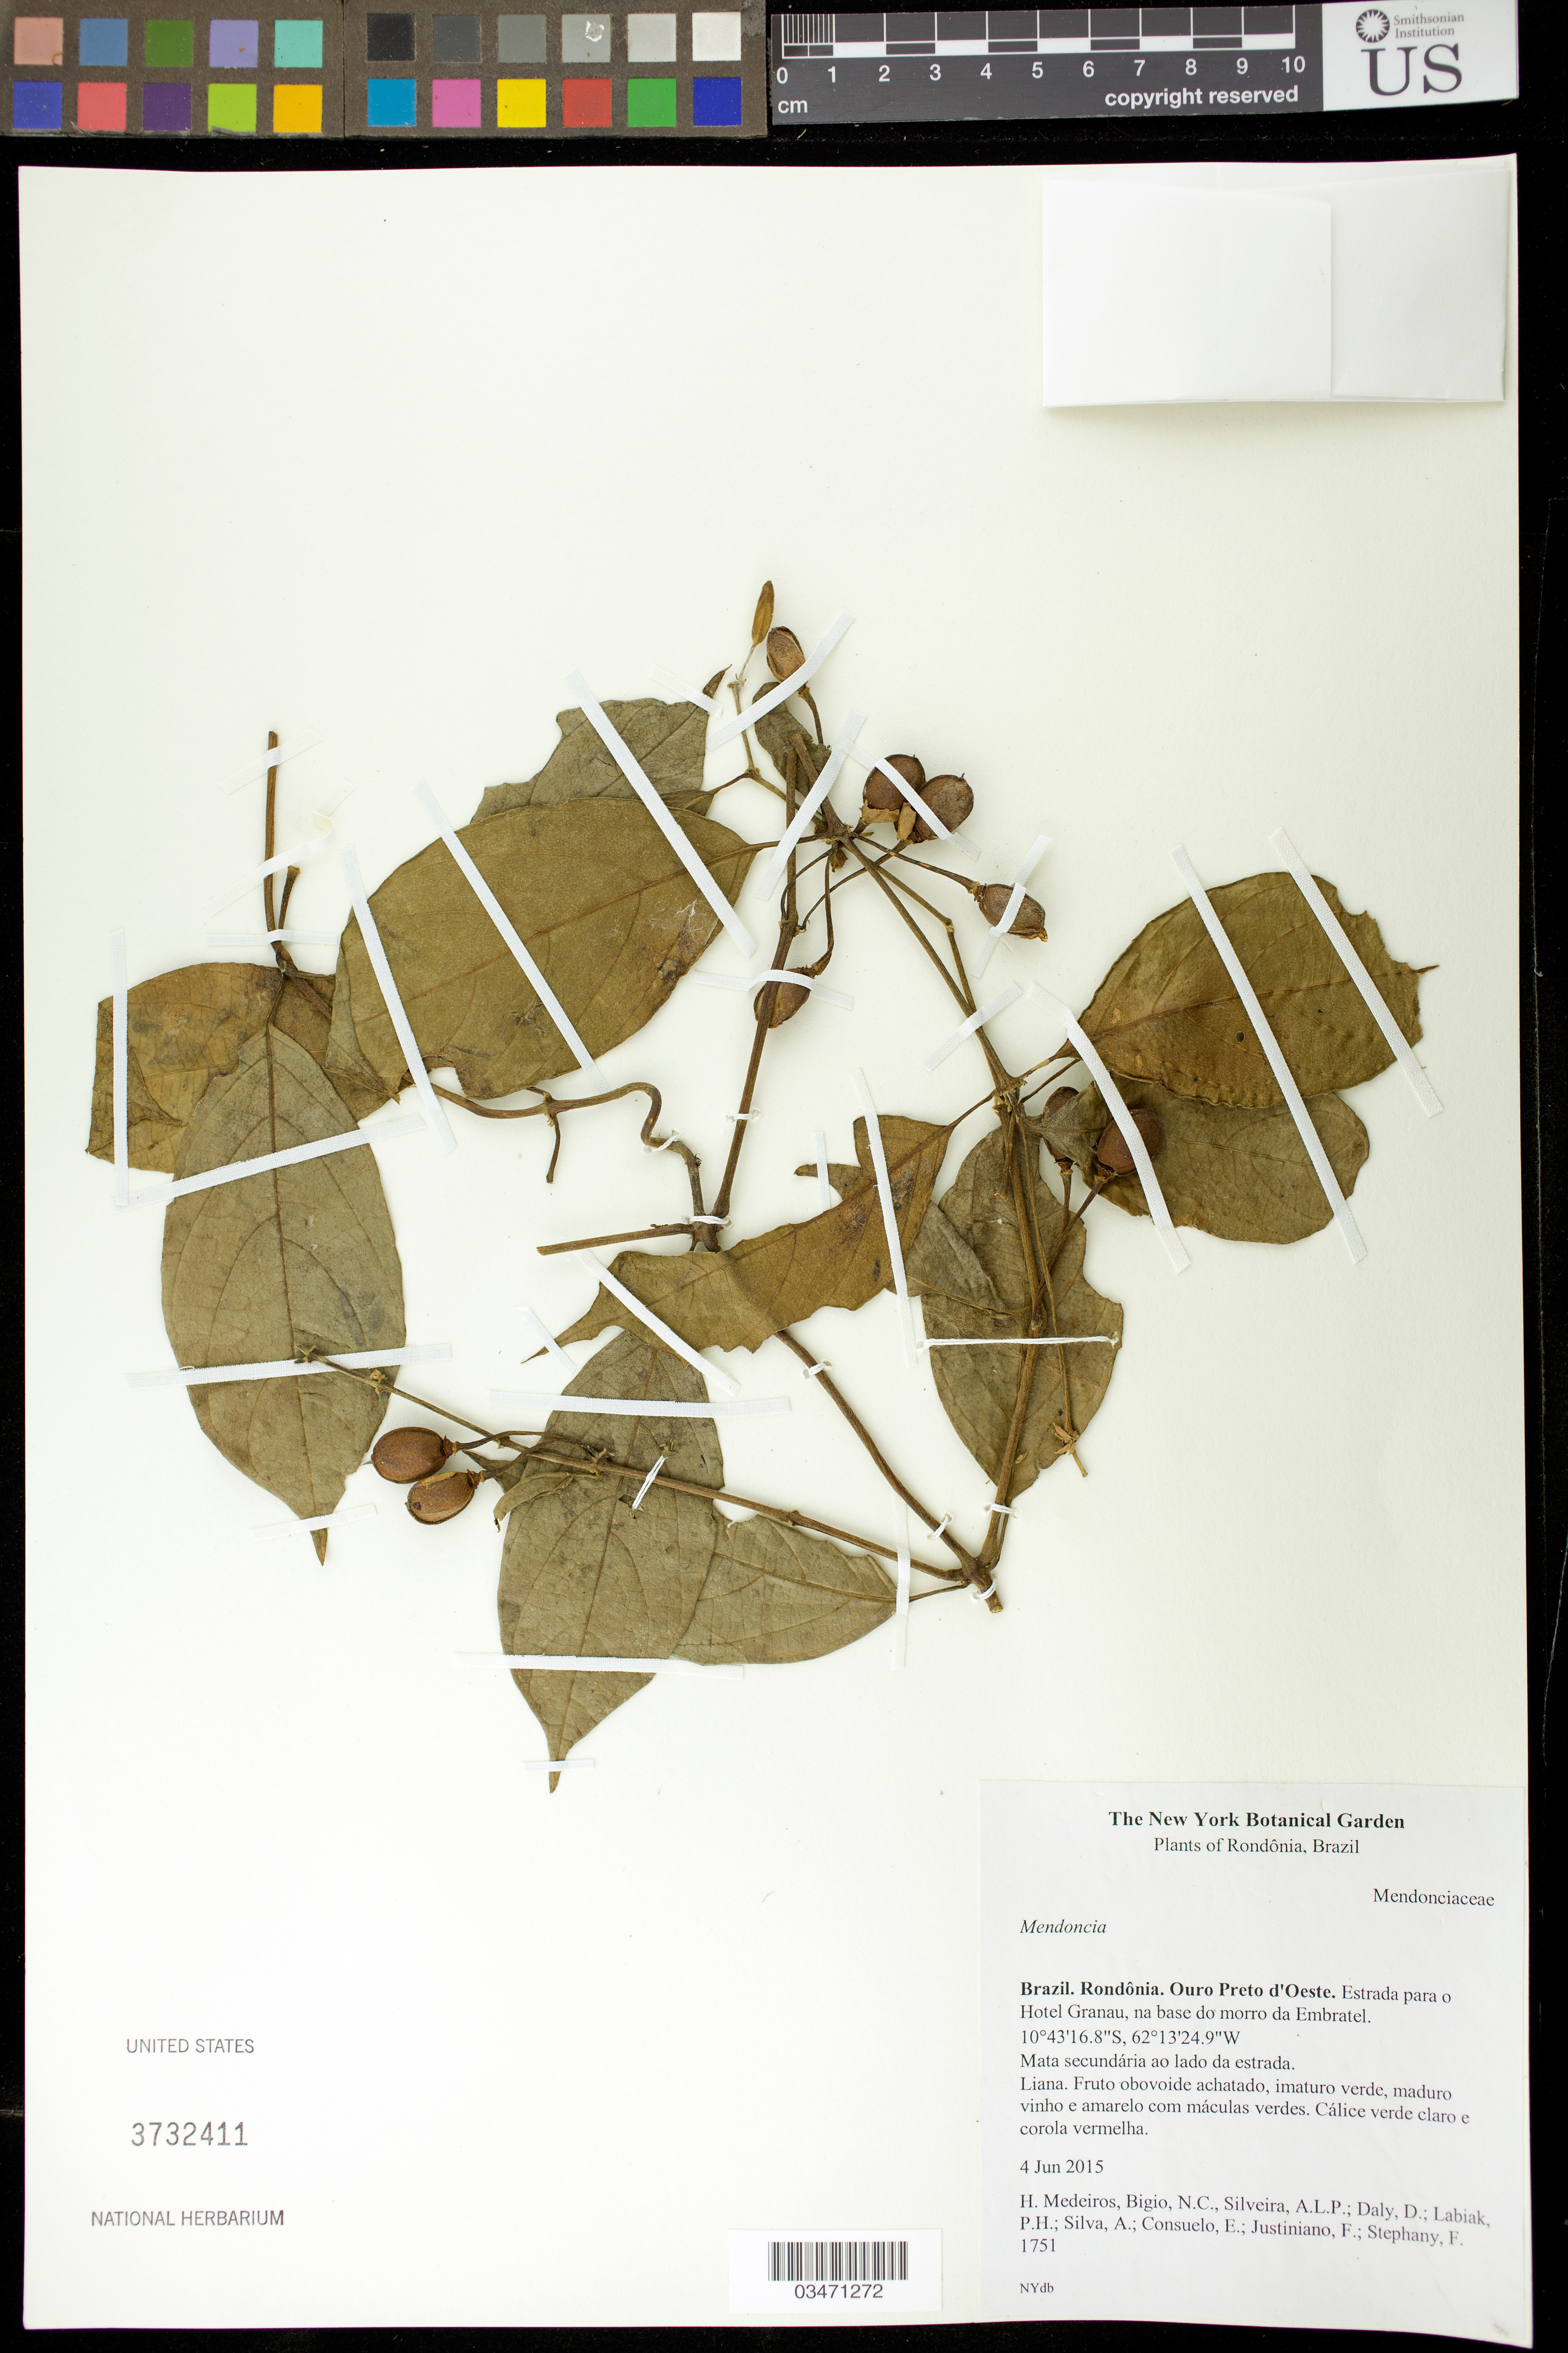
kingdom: Plantae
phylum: Tracheophyta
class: Magnoliopsida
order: Lamiales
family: Acanthaceae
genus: Mendoncia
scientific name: Mendoncia sp.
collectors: H. Medeiros, N. C. Bigio, D. Daly, P. H. Labiak, A. Silva, E. Consuelo, F. Justiniano & F. Stephany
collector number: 1751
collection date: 2015-06-04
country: Brazil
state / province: Rondônia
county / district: Ouro Preto do Oeste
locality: Estrada para o Hotel Granau, na base do morro da Embratel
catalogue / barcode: US 3732411